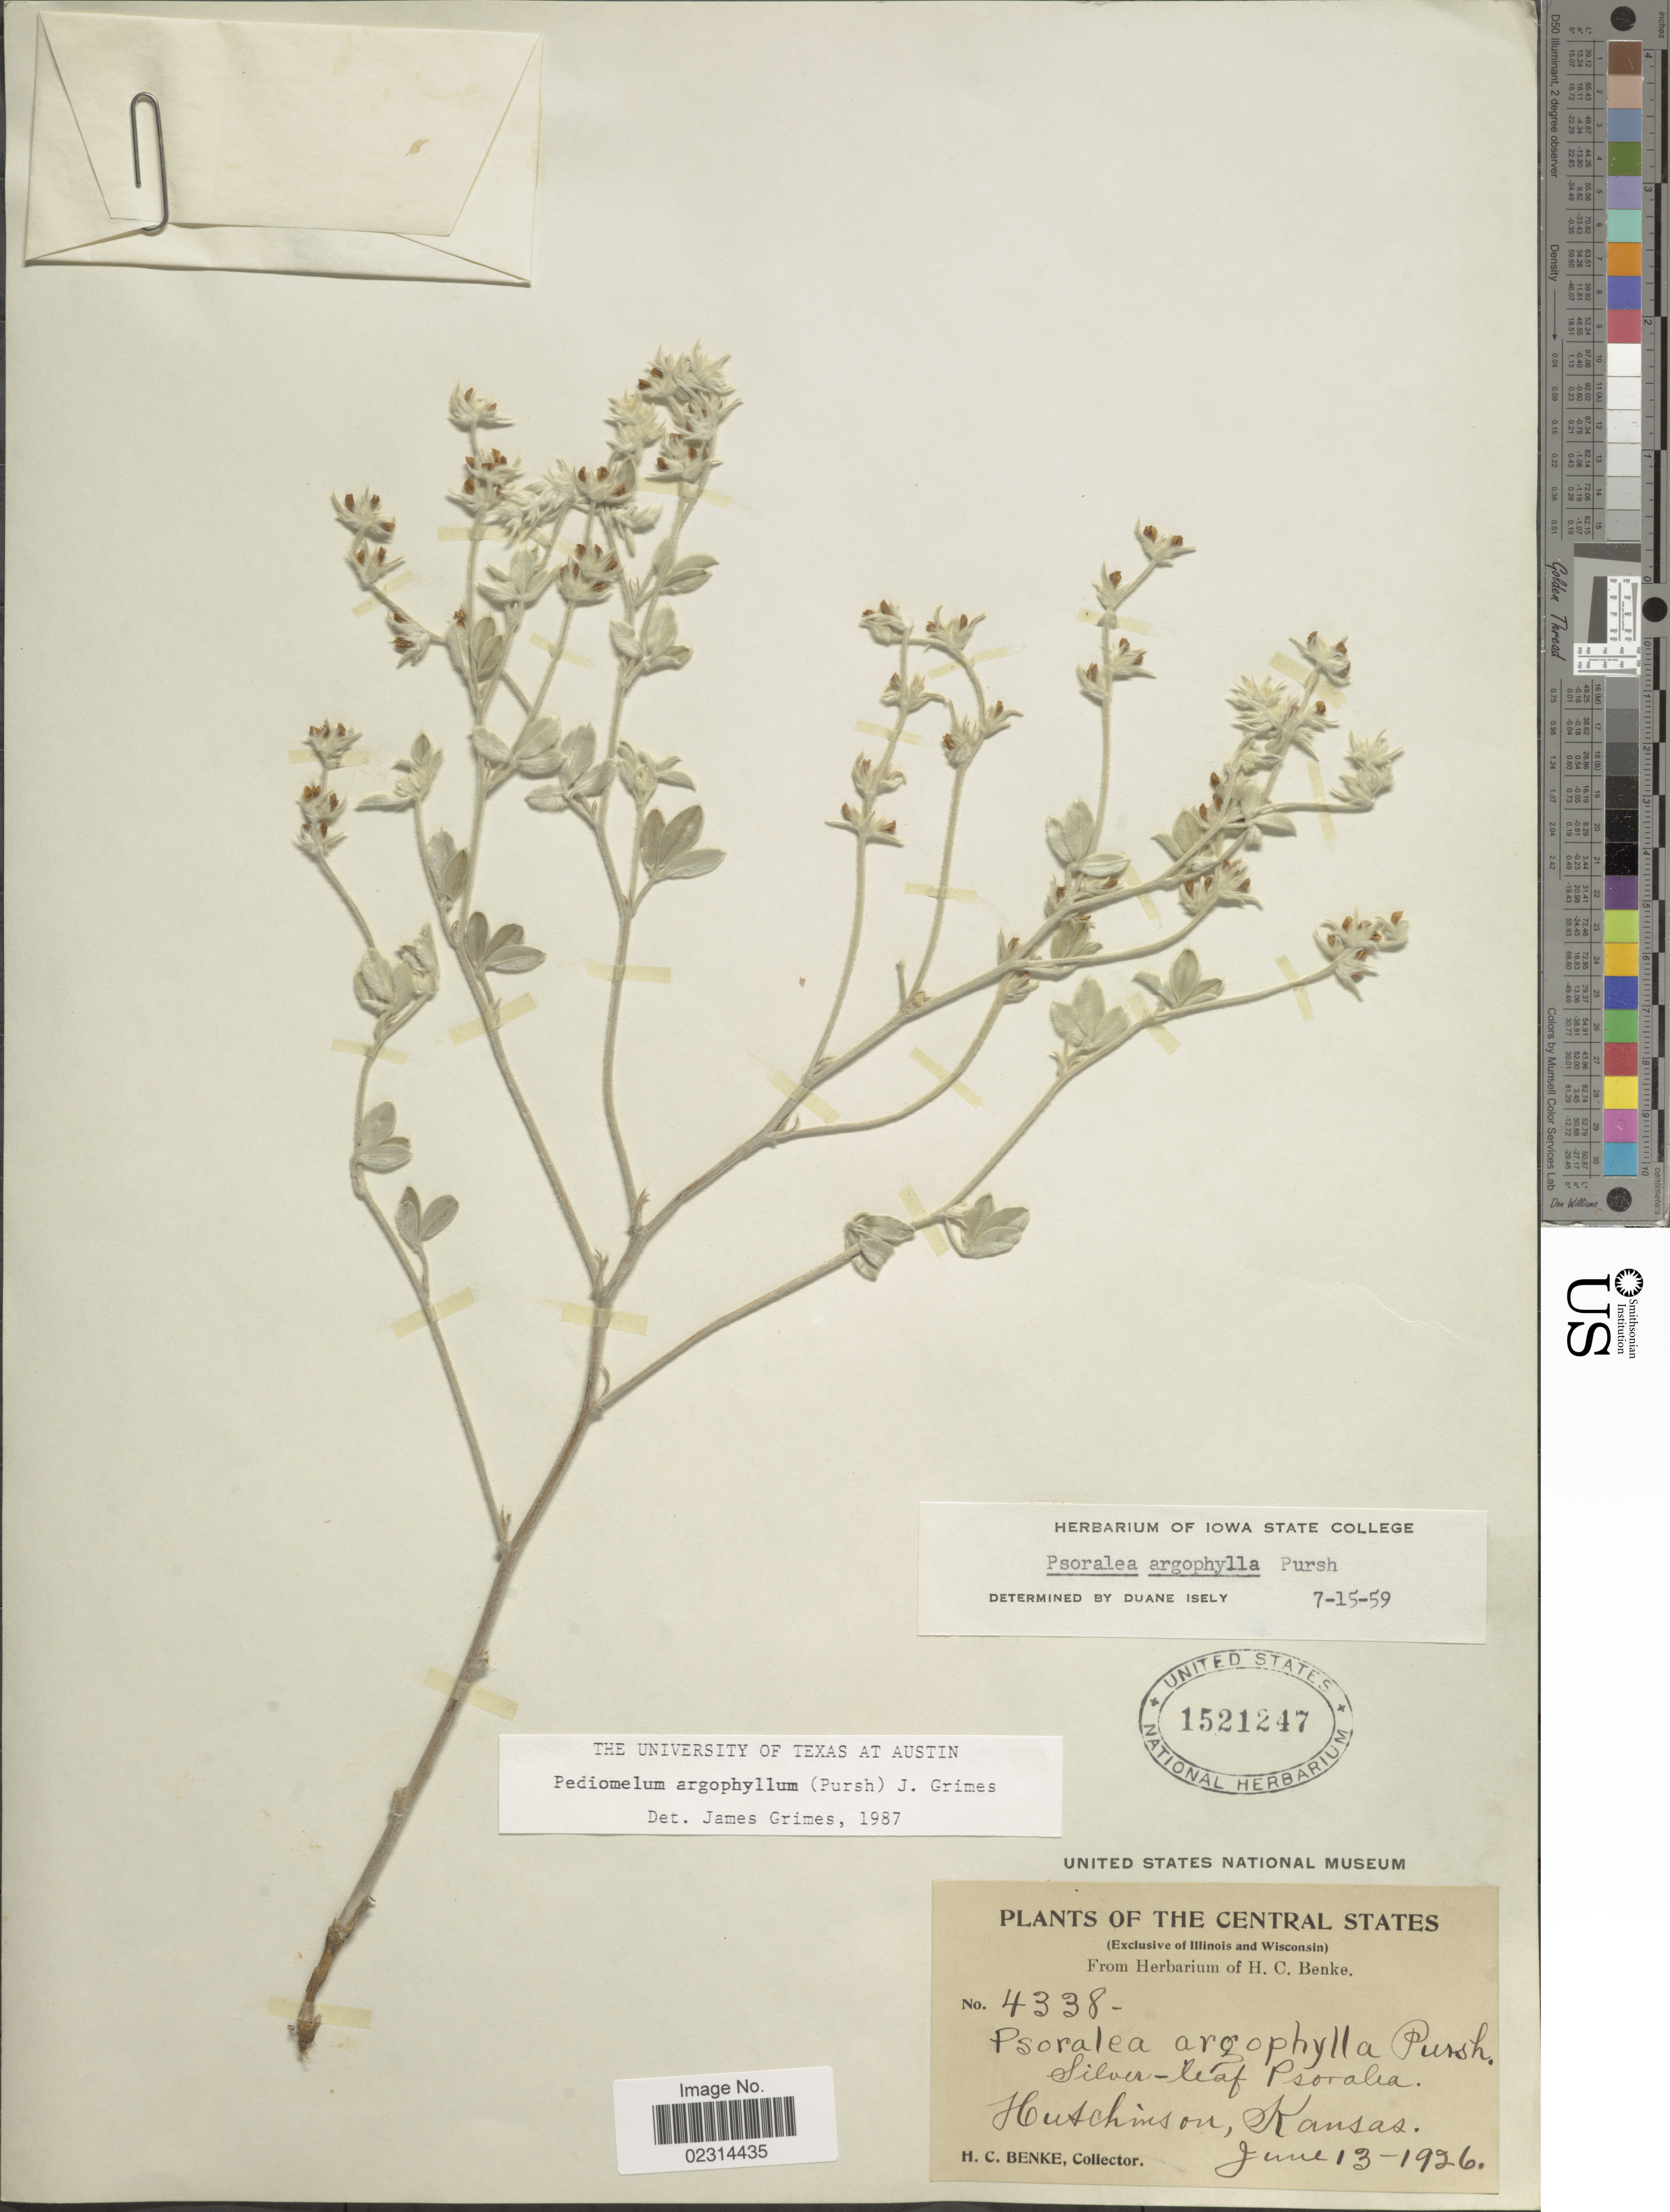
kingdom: Plantae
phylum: Tracheophyta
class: Magnoliopsida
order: Fabales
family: Fabaceae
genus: Pediomelum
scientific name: Pediomelum argophyllum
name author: (Pursh) J.W. Grimes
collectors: H. Benke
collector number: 4338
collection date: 1926-06-13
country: United States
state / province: Kansas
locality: Central States. Hutchinson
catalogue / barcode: US 1521247